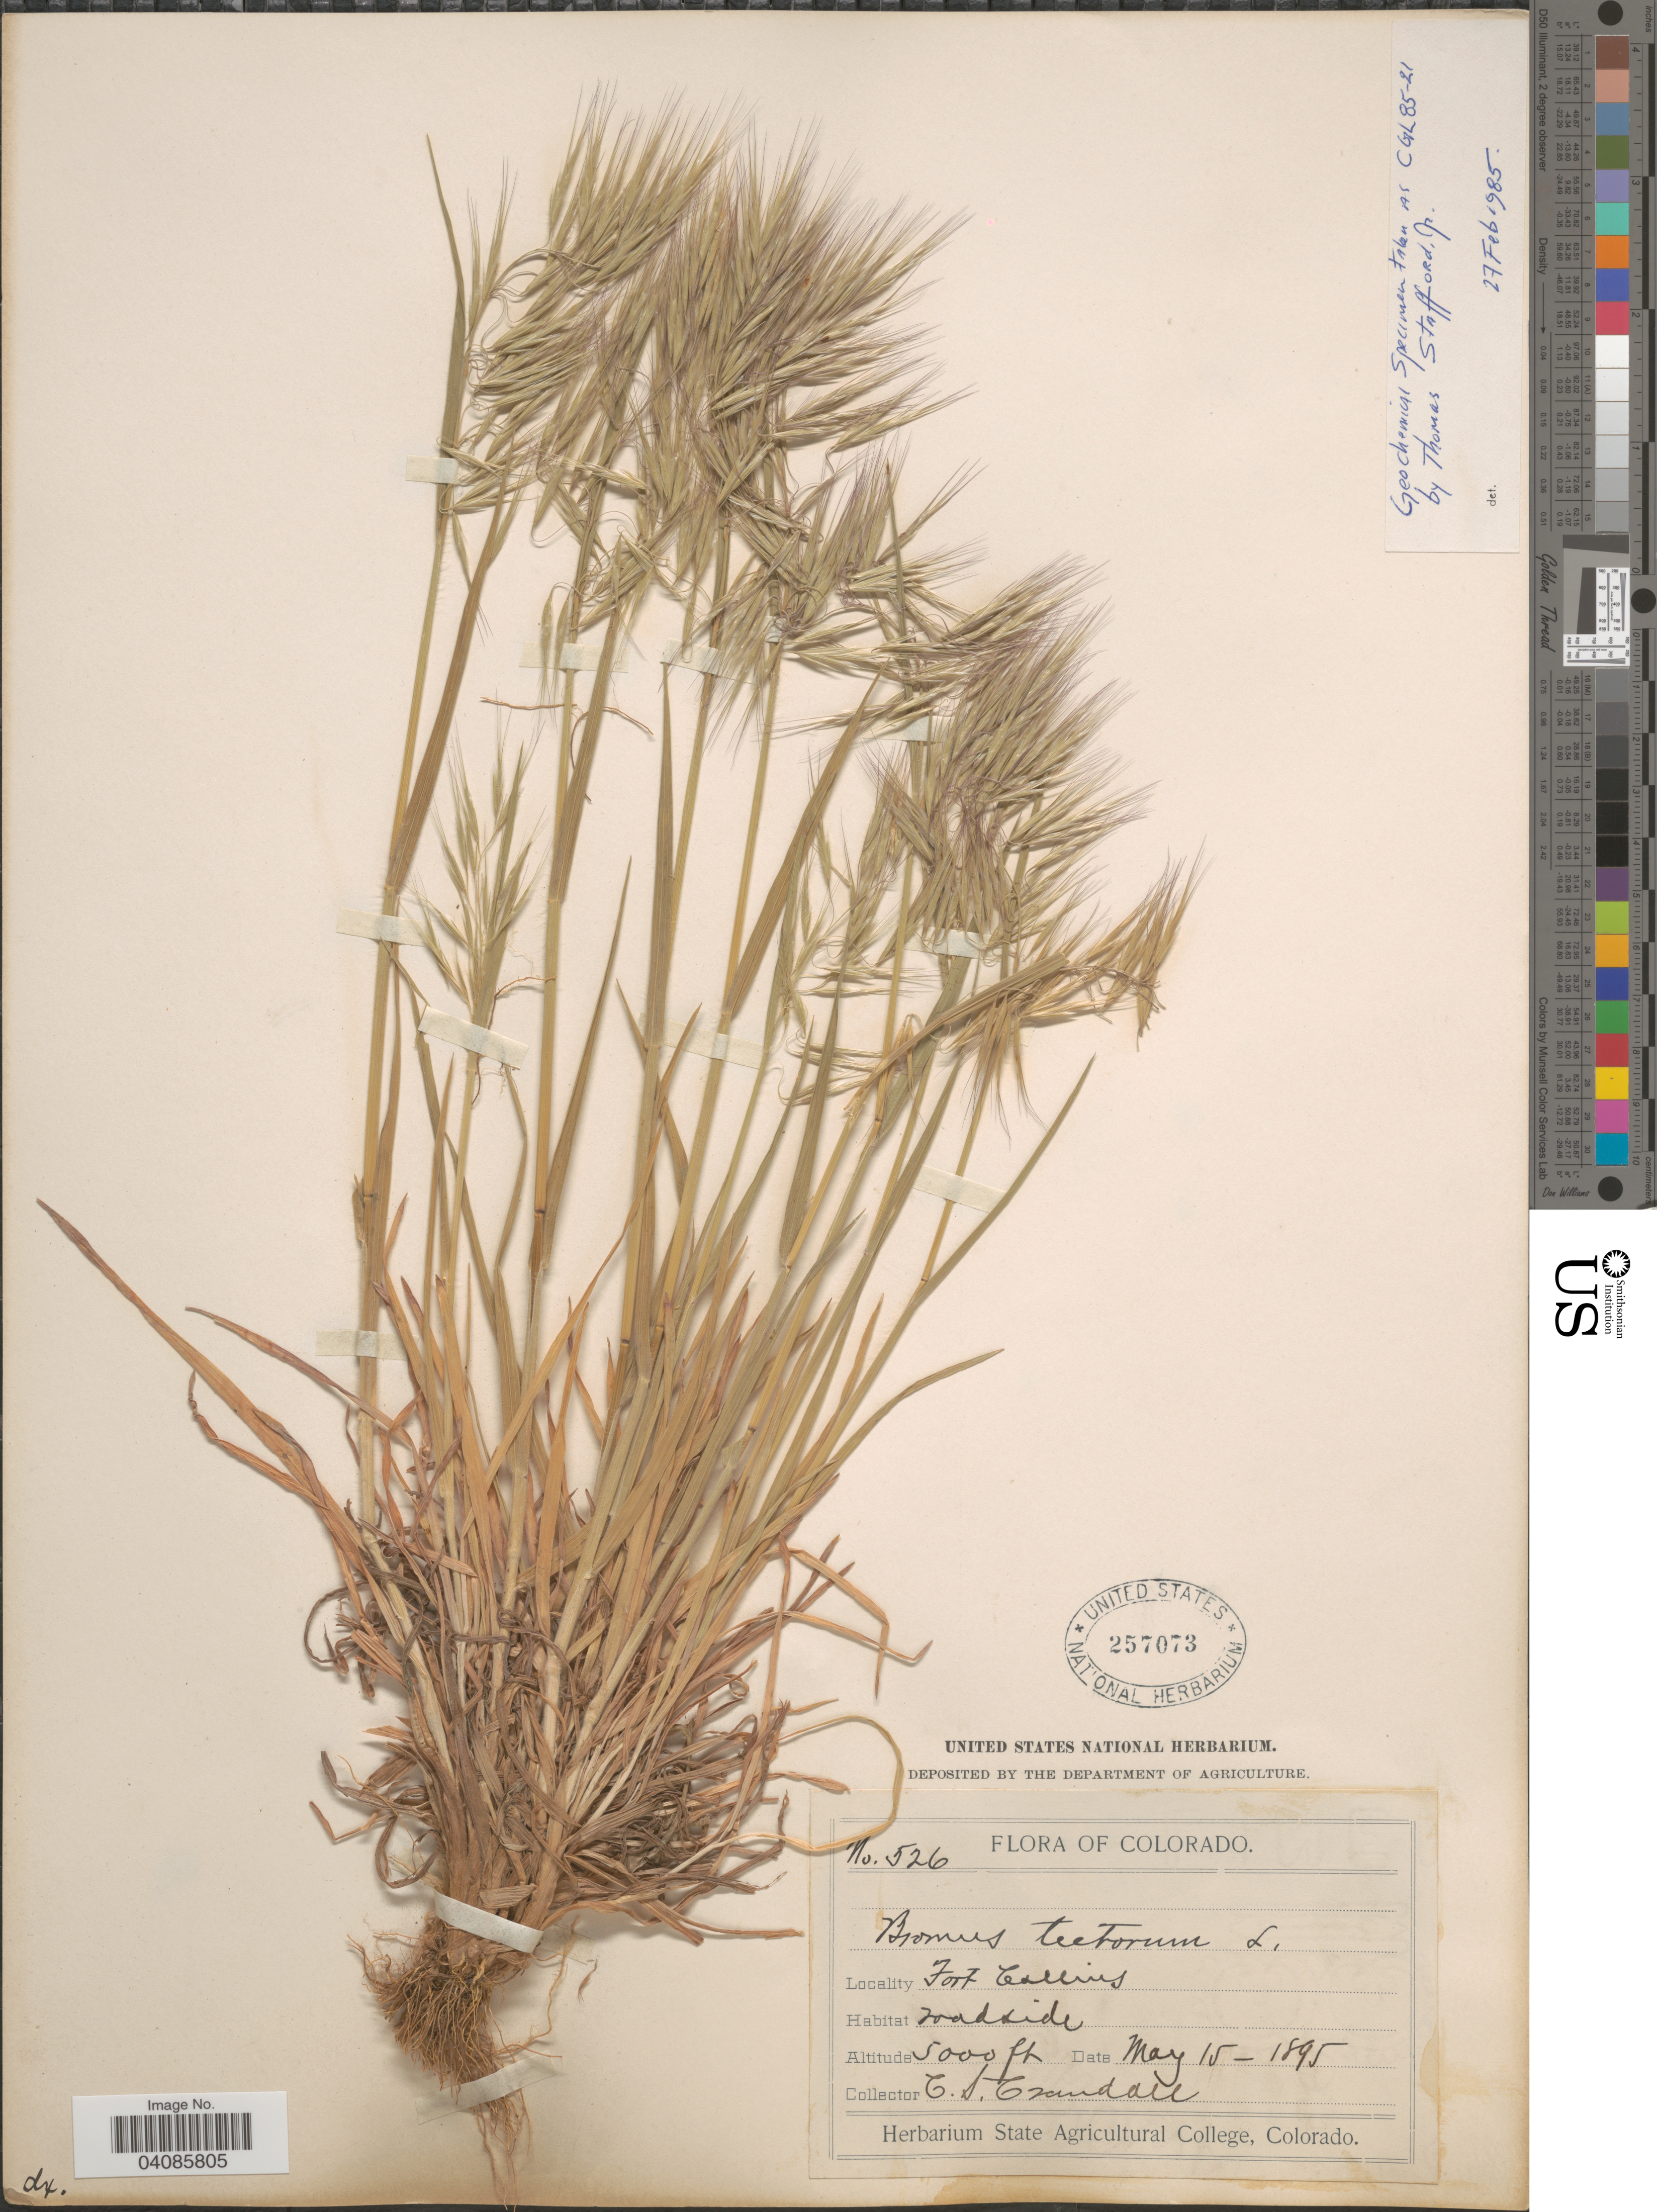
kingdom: Plantae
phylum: Tracheophyta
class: Liliopsida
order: Poales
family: Poaceae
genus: Bromus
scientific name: Bromus tectorum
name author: L.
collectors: C. Crandall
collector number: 526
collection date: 1895-05-15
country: United States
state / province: Colorado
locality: Fort Collins. Roadside.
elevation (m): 1524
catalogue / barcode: US 257073